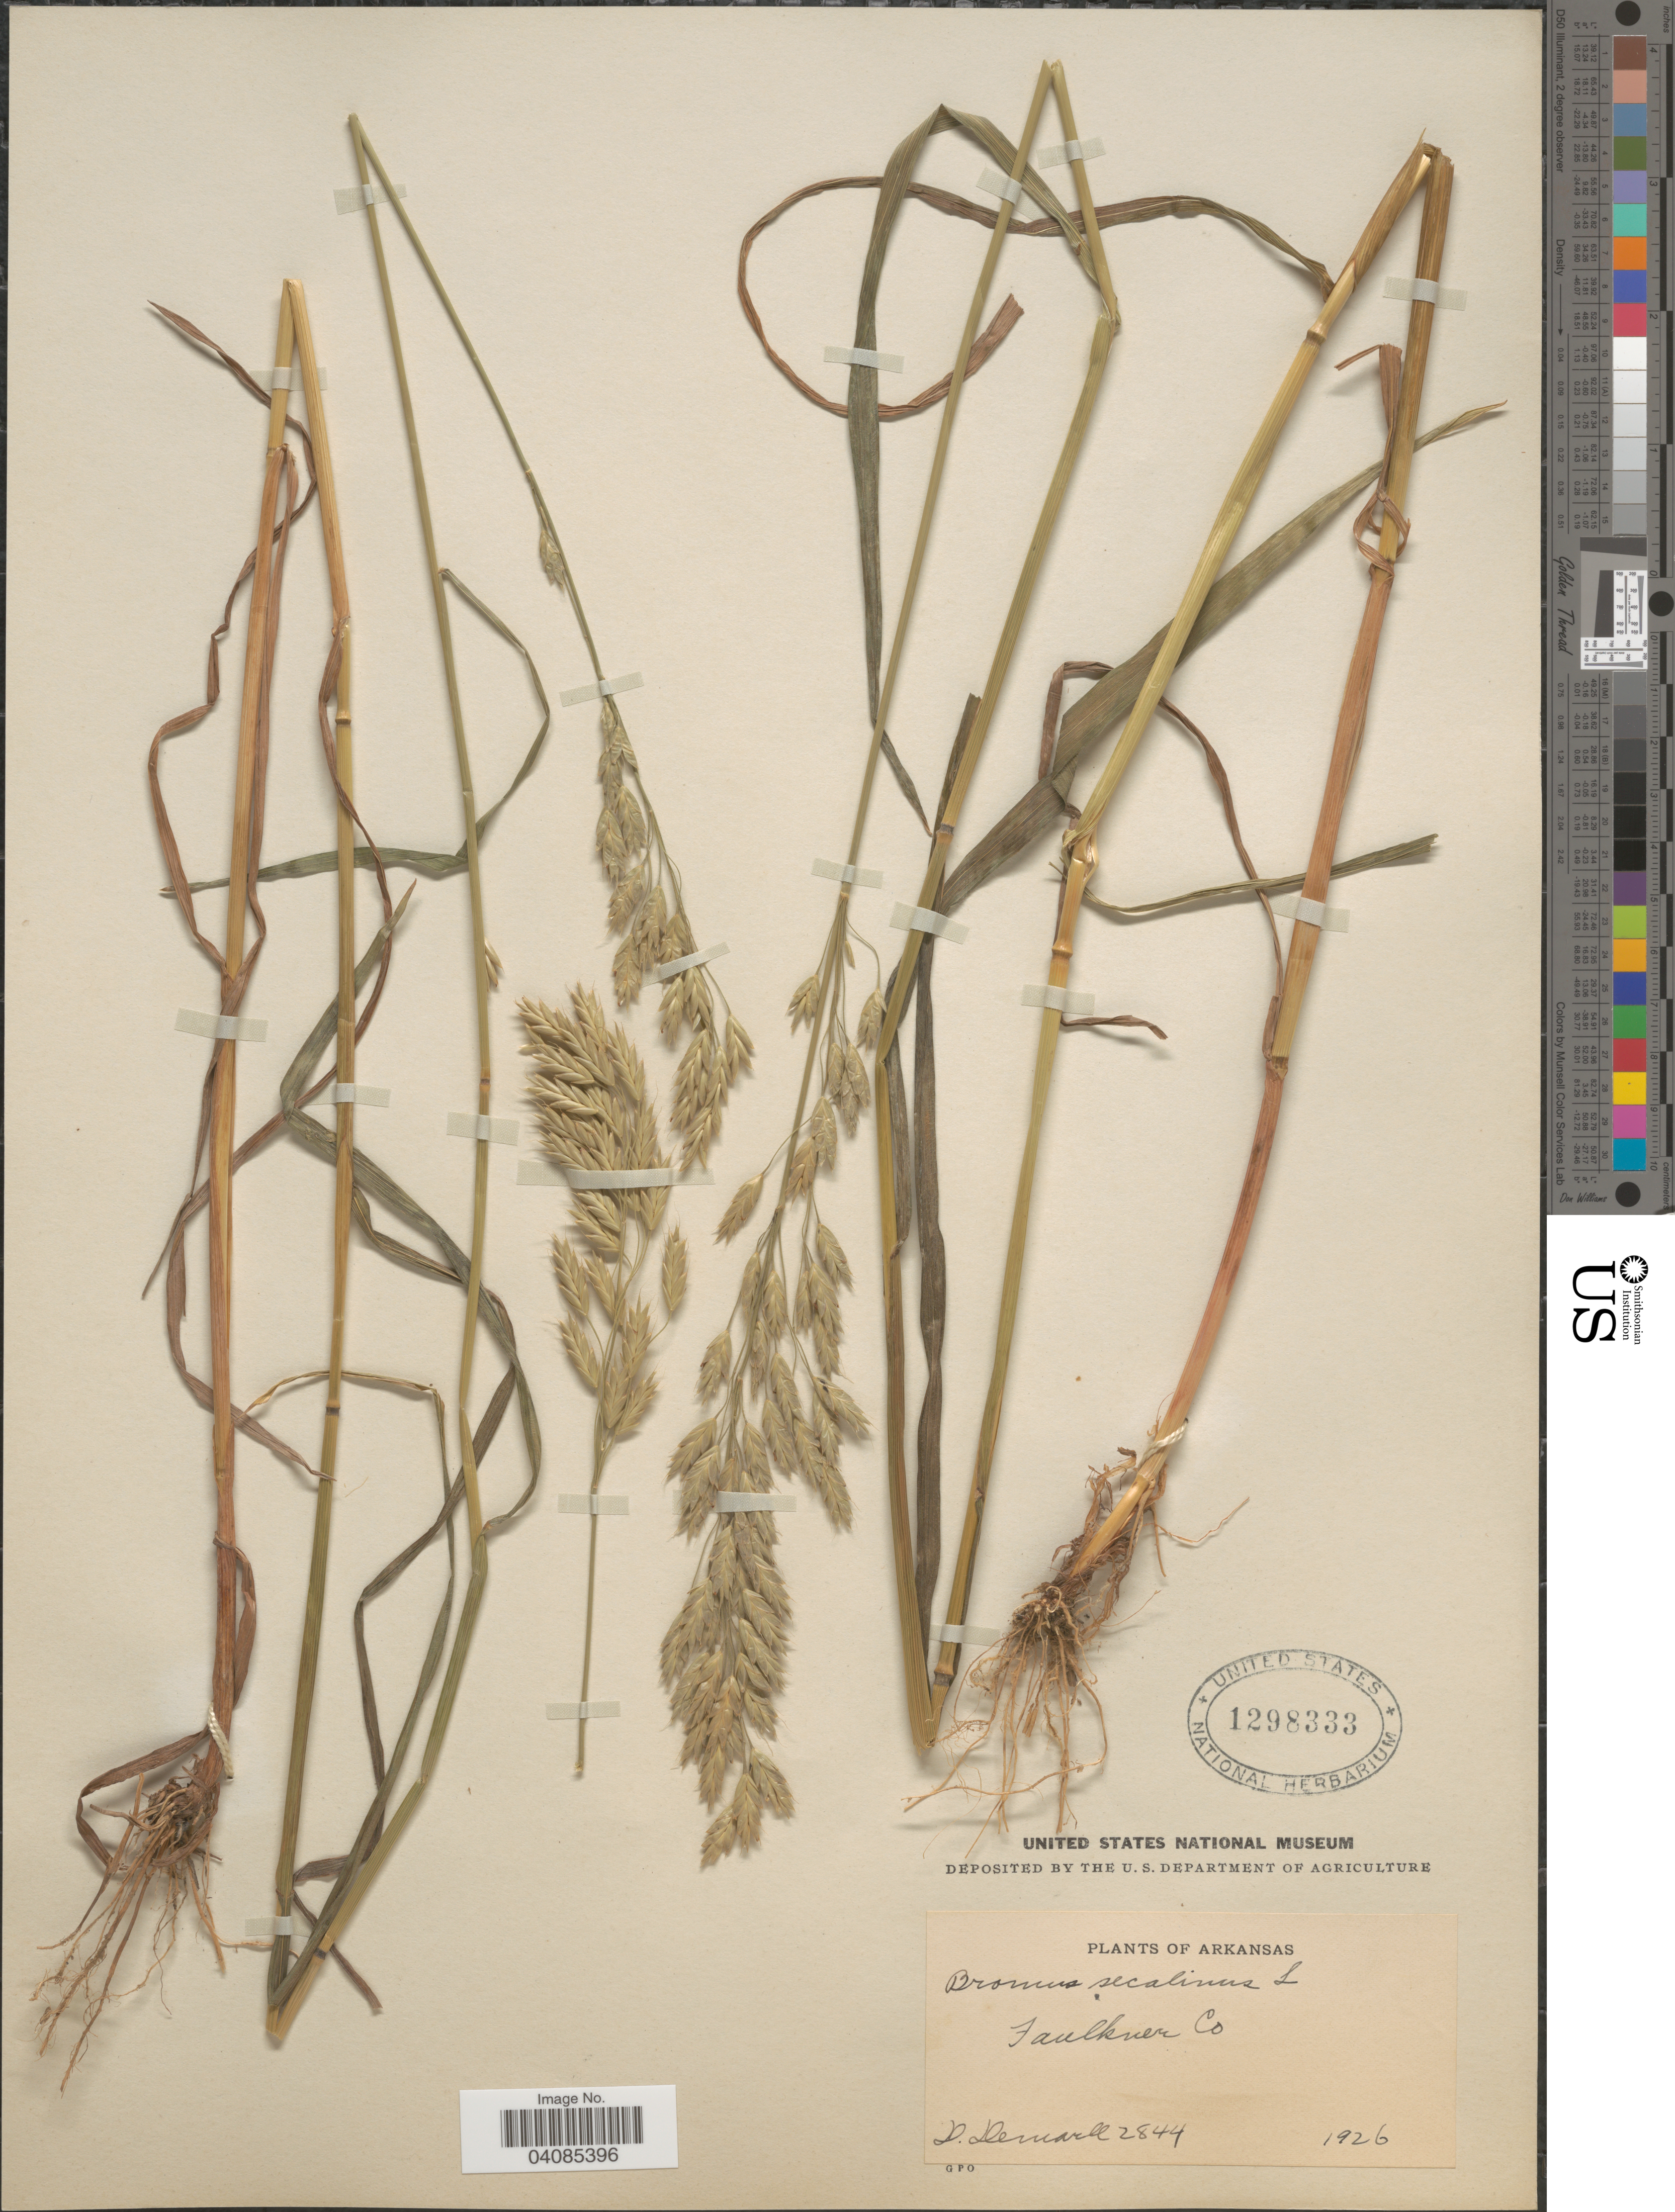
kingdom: Plantae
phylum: Tracheophyta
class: Liliopsida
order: Poales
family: Poaceae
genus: Bromus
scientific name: Bromus secalinus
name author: L.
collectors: D. Demaree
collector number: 2844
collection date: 1926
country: United States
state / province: Arkansas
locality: Faulkner Co.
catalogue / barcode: US 1298333